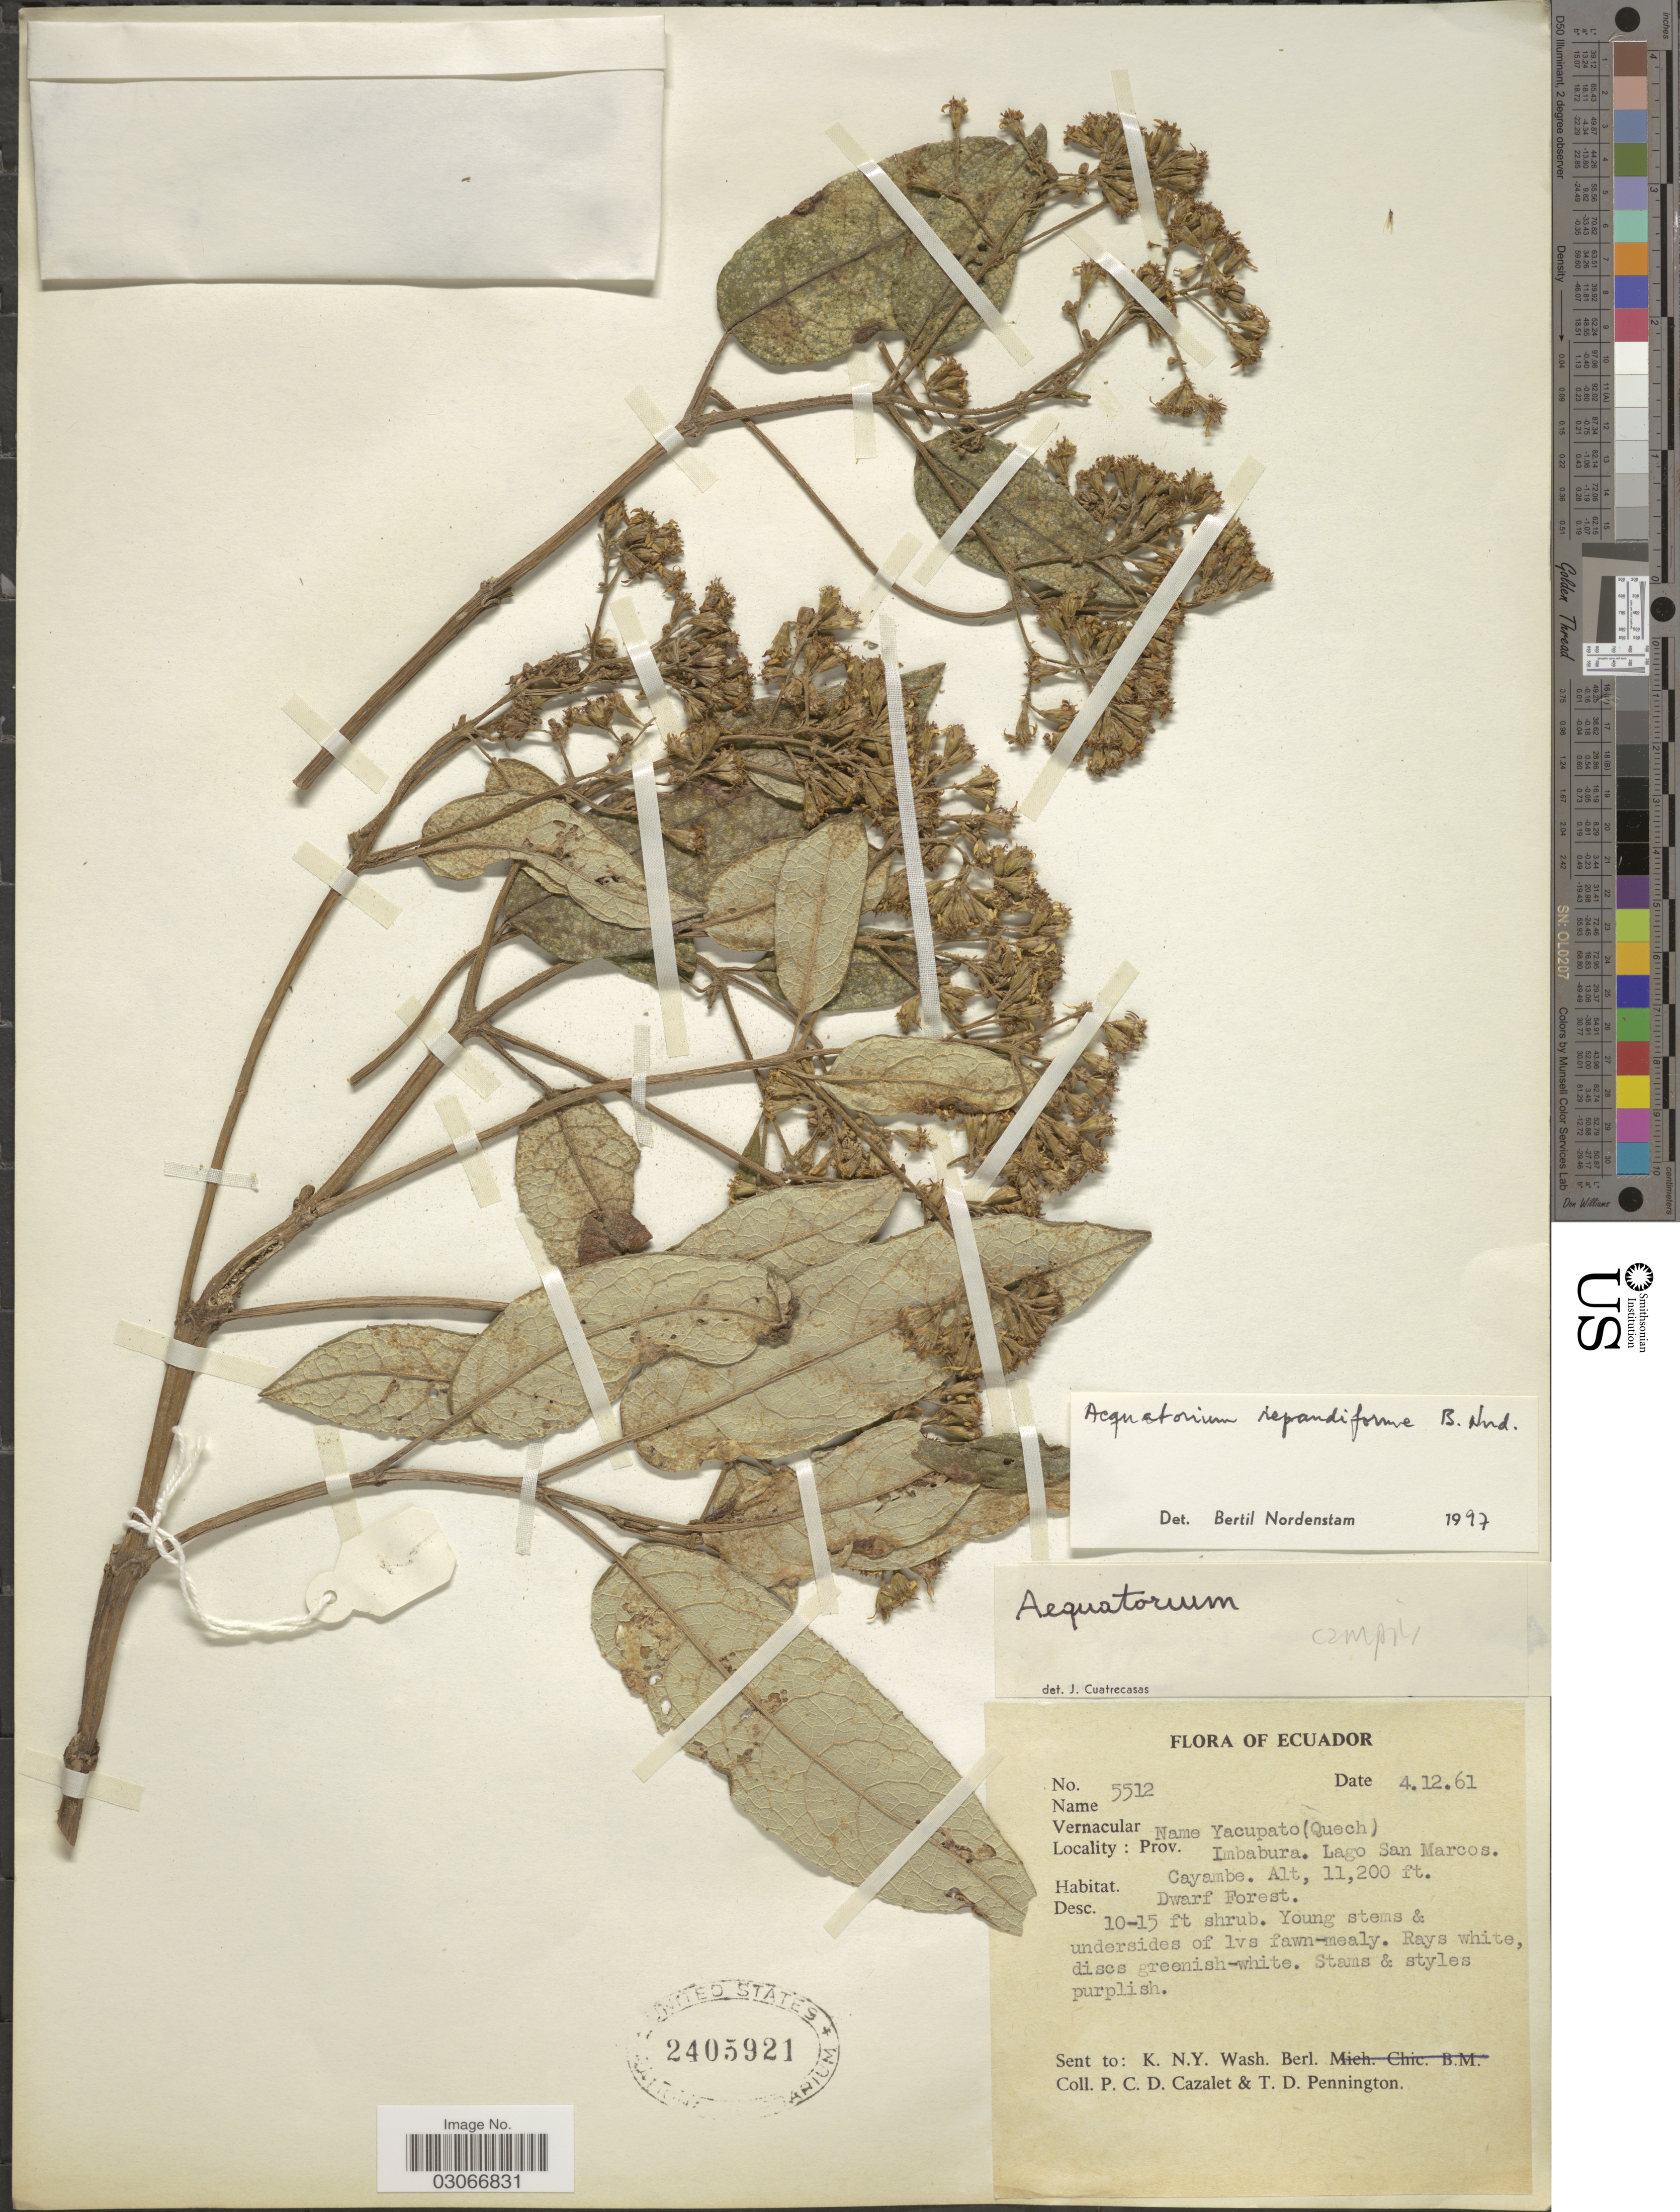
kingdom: Plantae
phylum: Tracheophyta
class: Magnoliopsida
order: Asterales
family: Asteraceae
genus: Aequatorium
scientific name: Aequatorium repandiforme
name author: B. Nord.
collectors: P. C. D. Cazalet & T. D. Pennington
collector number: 5512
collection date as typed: Transcribed d/m/y: 4/12/61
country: Ecuador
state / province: Imbabura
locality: Prov. Imbabura Lago San Marcos. Cayambe.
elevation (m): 3414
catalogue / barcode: US 2405921